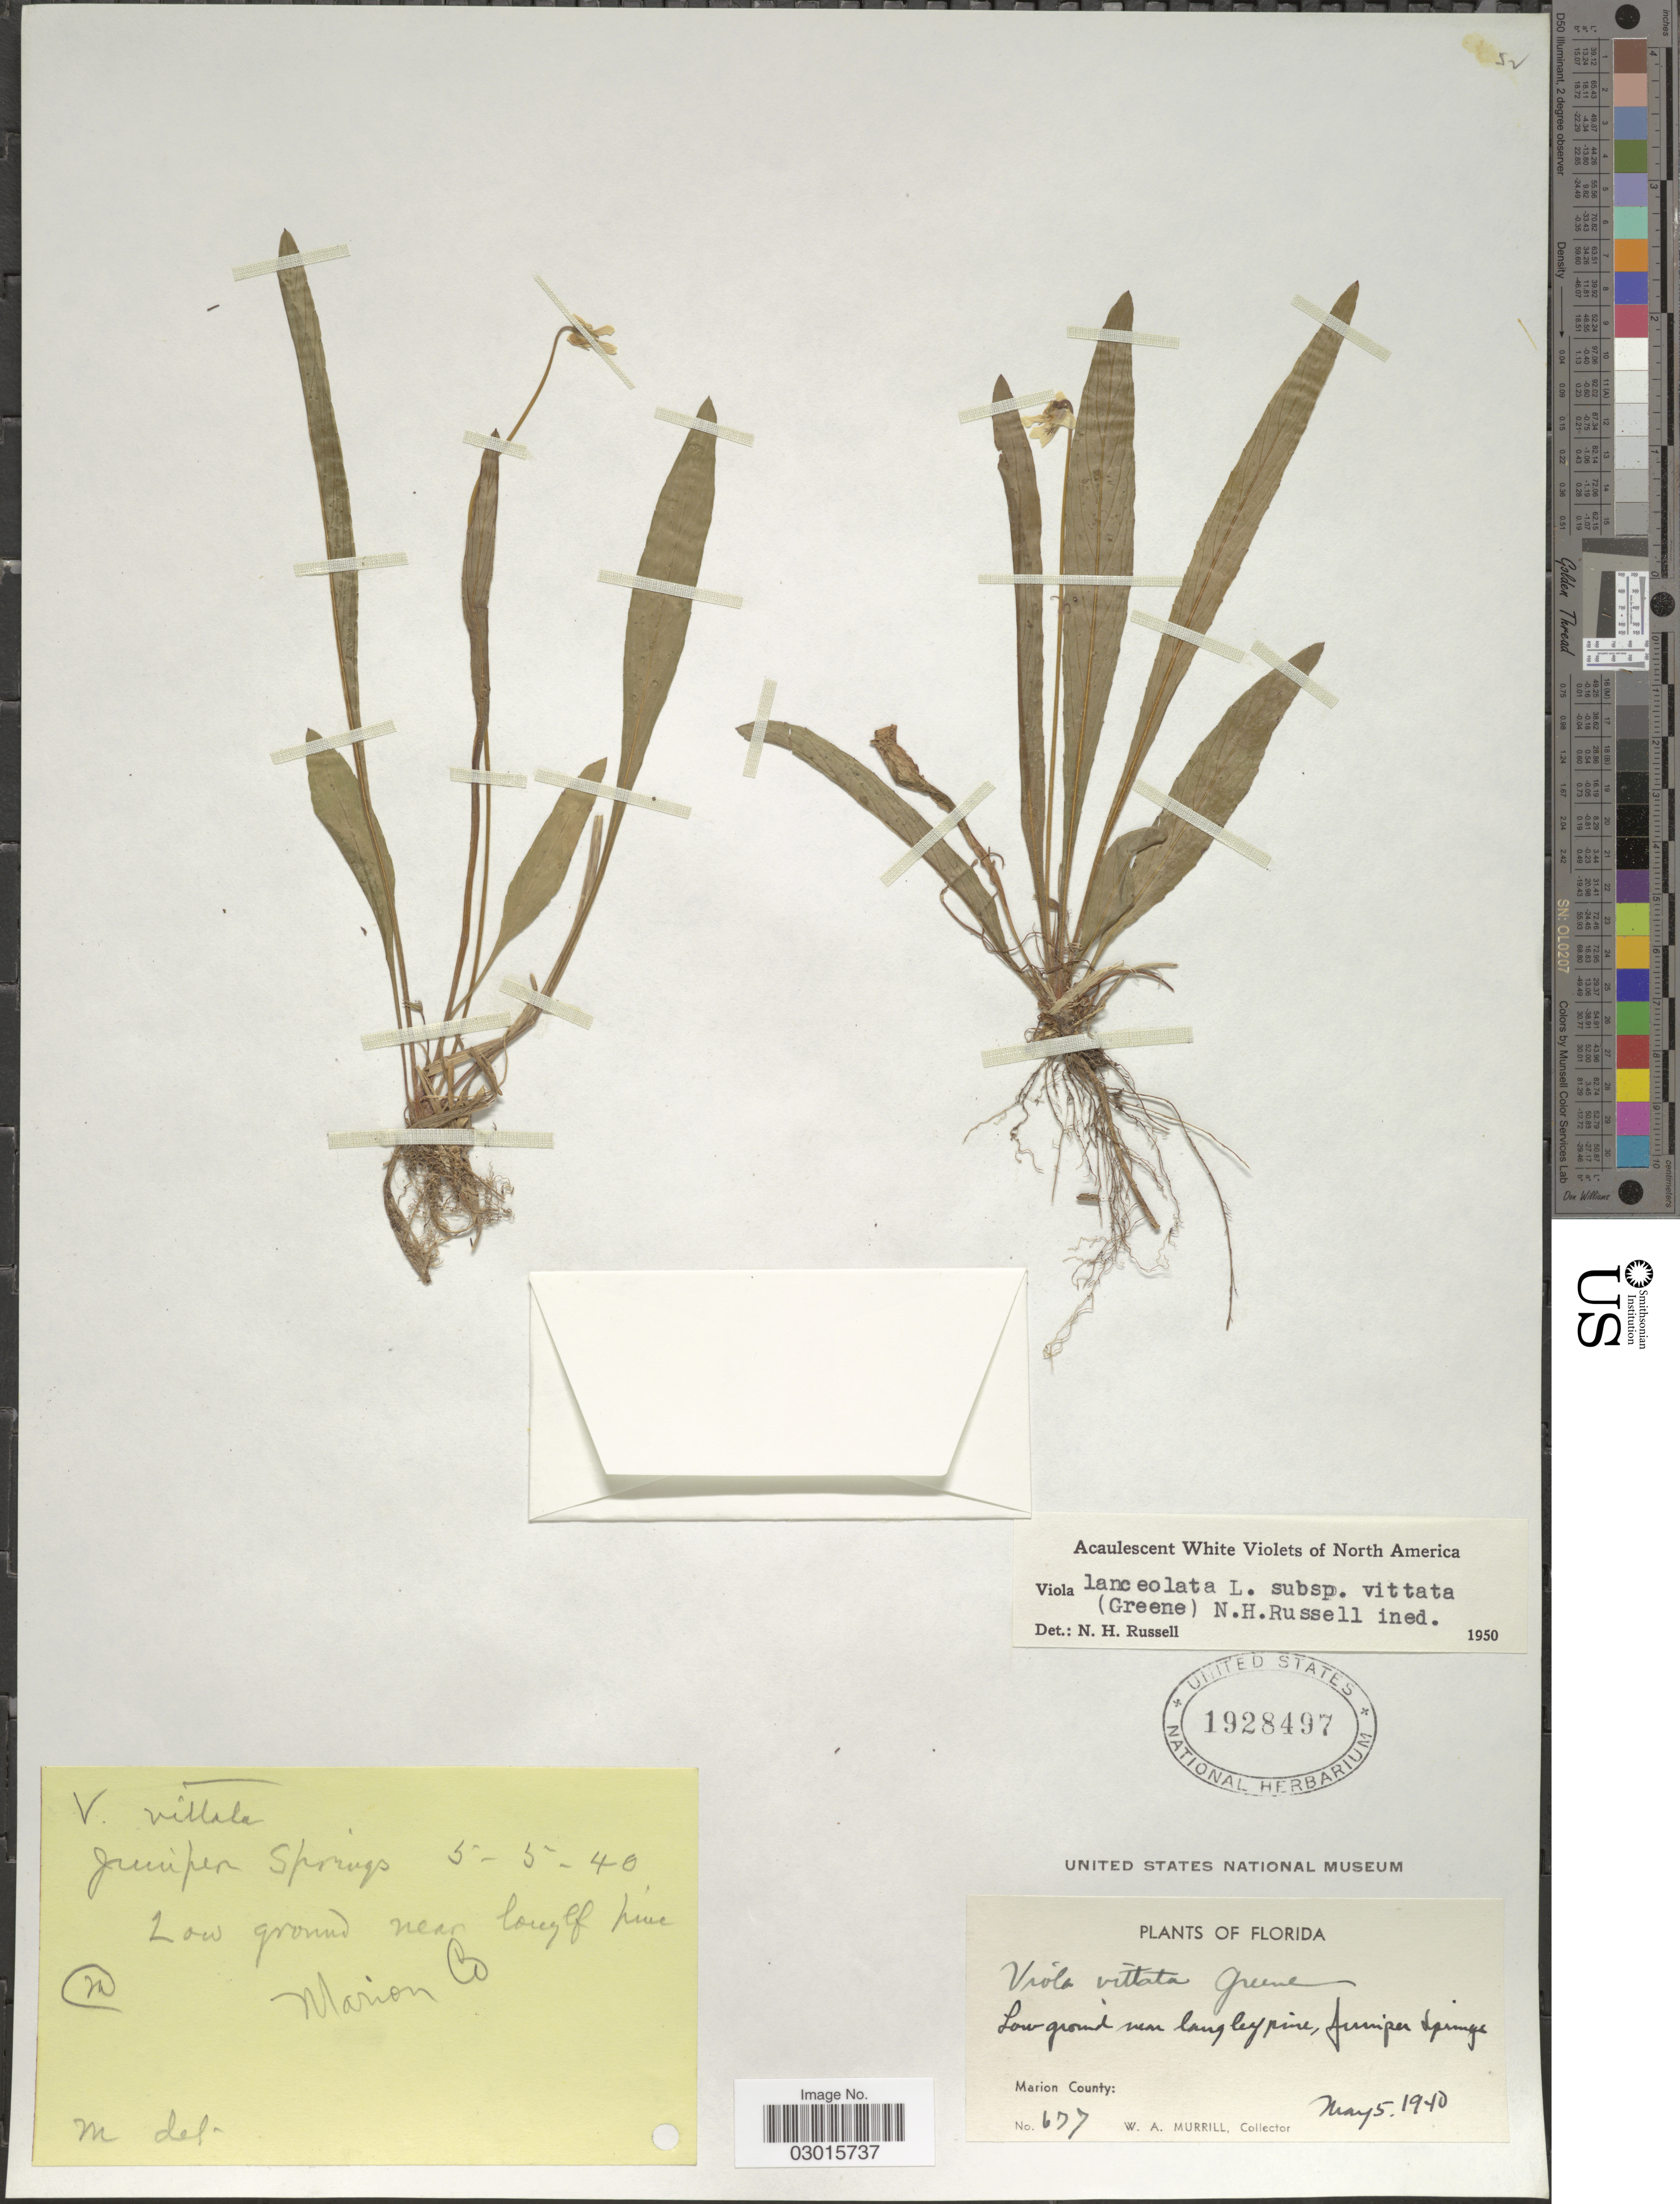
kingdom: Plantae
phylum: Tracheophyta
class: Magnoliopsida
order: Malpighiales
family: Violaceae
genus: Viola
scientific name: Viola lanceolata subsp. vittata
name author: (Greene) N. H. Russell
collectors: W. A. Murrill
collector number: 677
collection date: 1940-05-05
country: United States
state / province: Florida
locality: Juniper Springs. Marion County.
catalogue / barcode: US 1928497